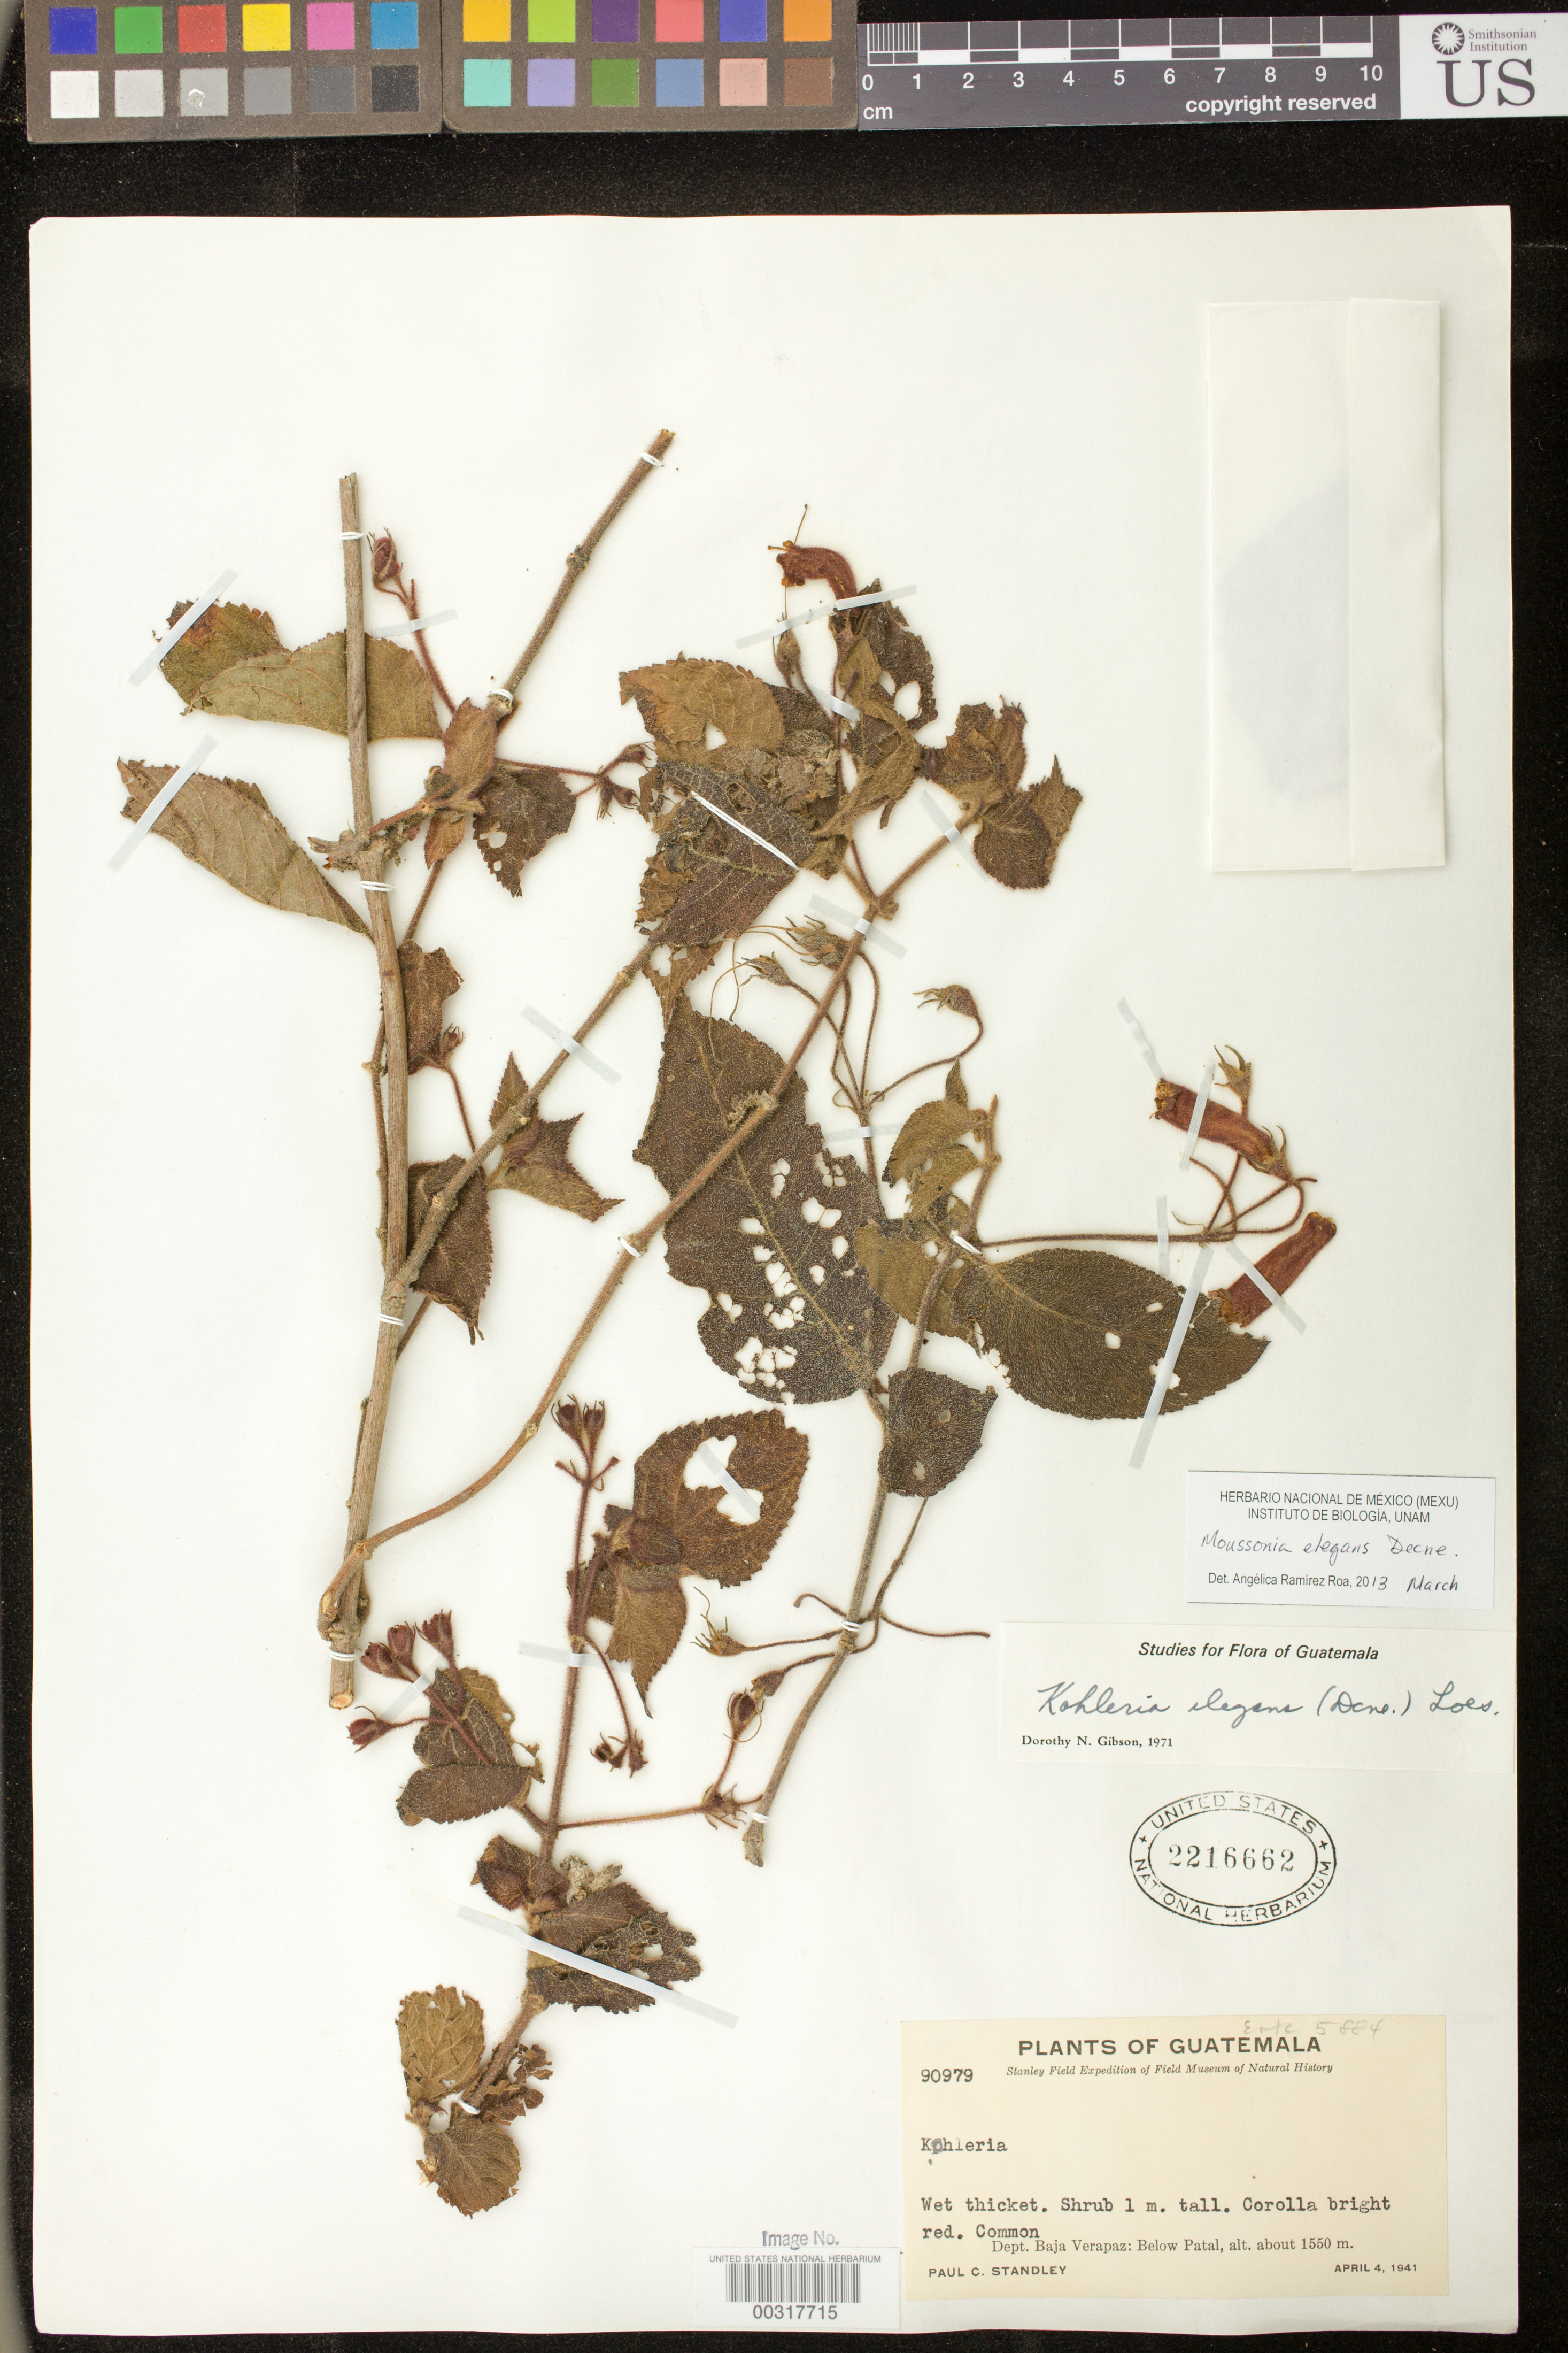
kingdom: Plantae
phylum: Tracheophyta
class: Magnoliopsida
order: Lamiales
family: Gesneriaceae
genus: Moussonia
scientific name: Moussonia elegans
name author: Decne.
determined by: Ramírez-Roa, A.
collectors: P. C. Standley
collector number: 90979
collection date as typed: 04 Apr 1941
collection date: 1941-04-04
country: Guatemala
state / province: Baja Verapaz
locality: Below Patal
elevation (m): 1550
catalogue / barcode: US 2216662